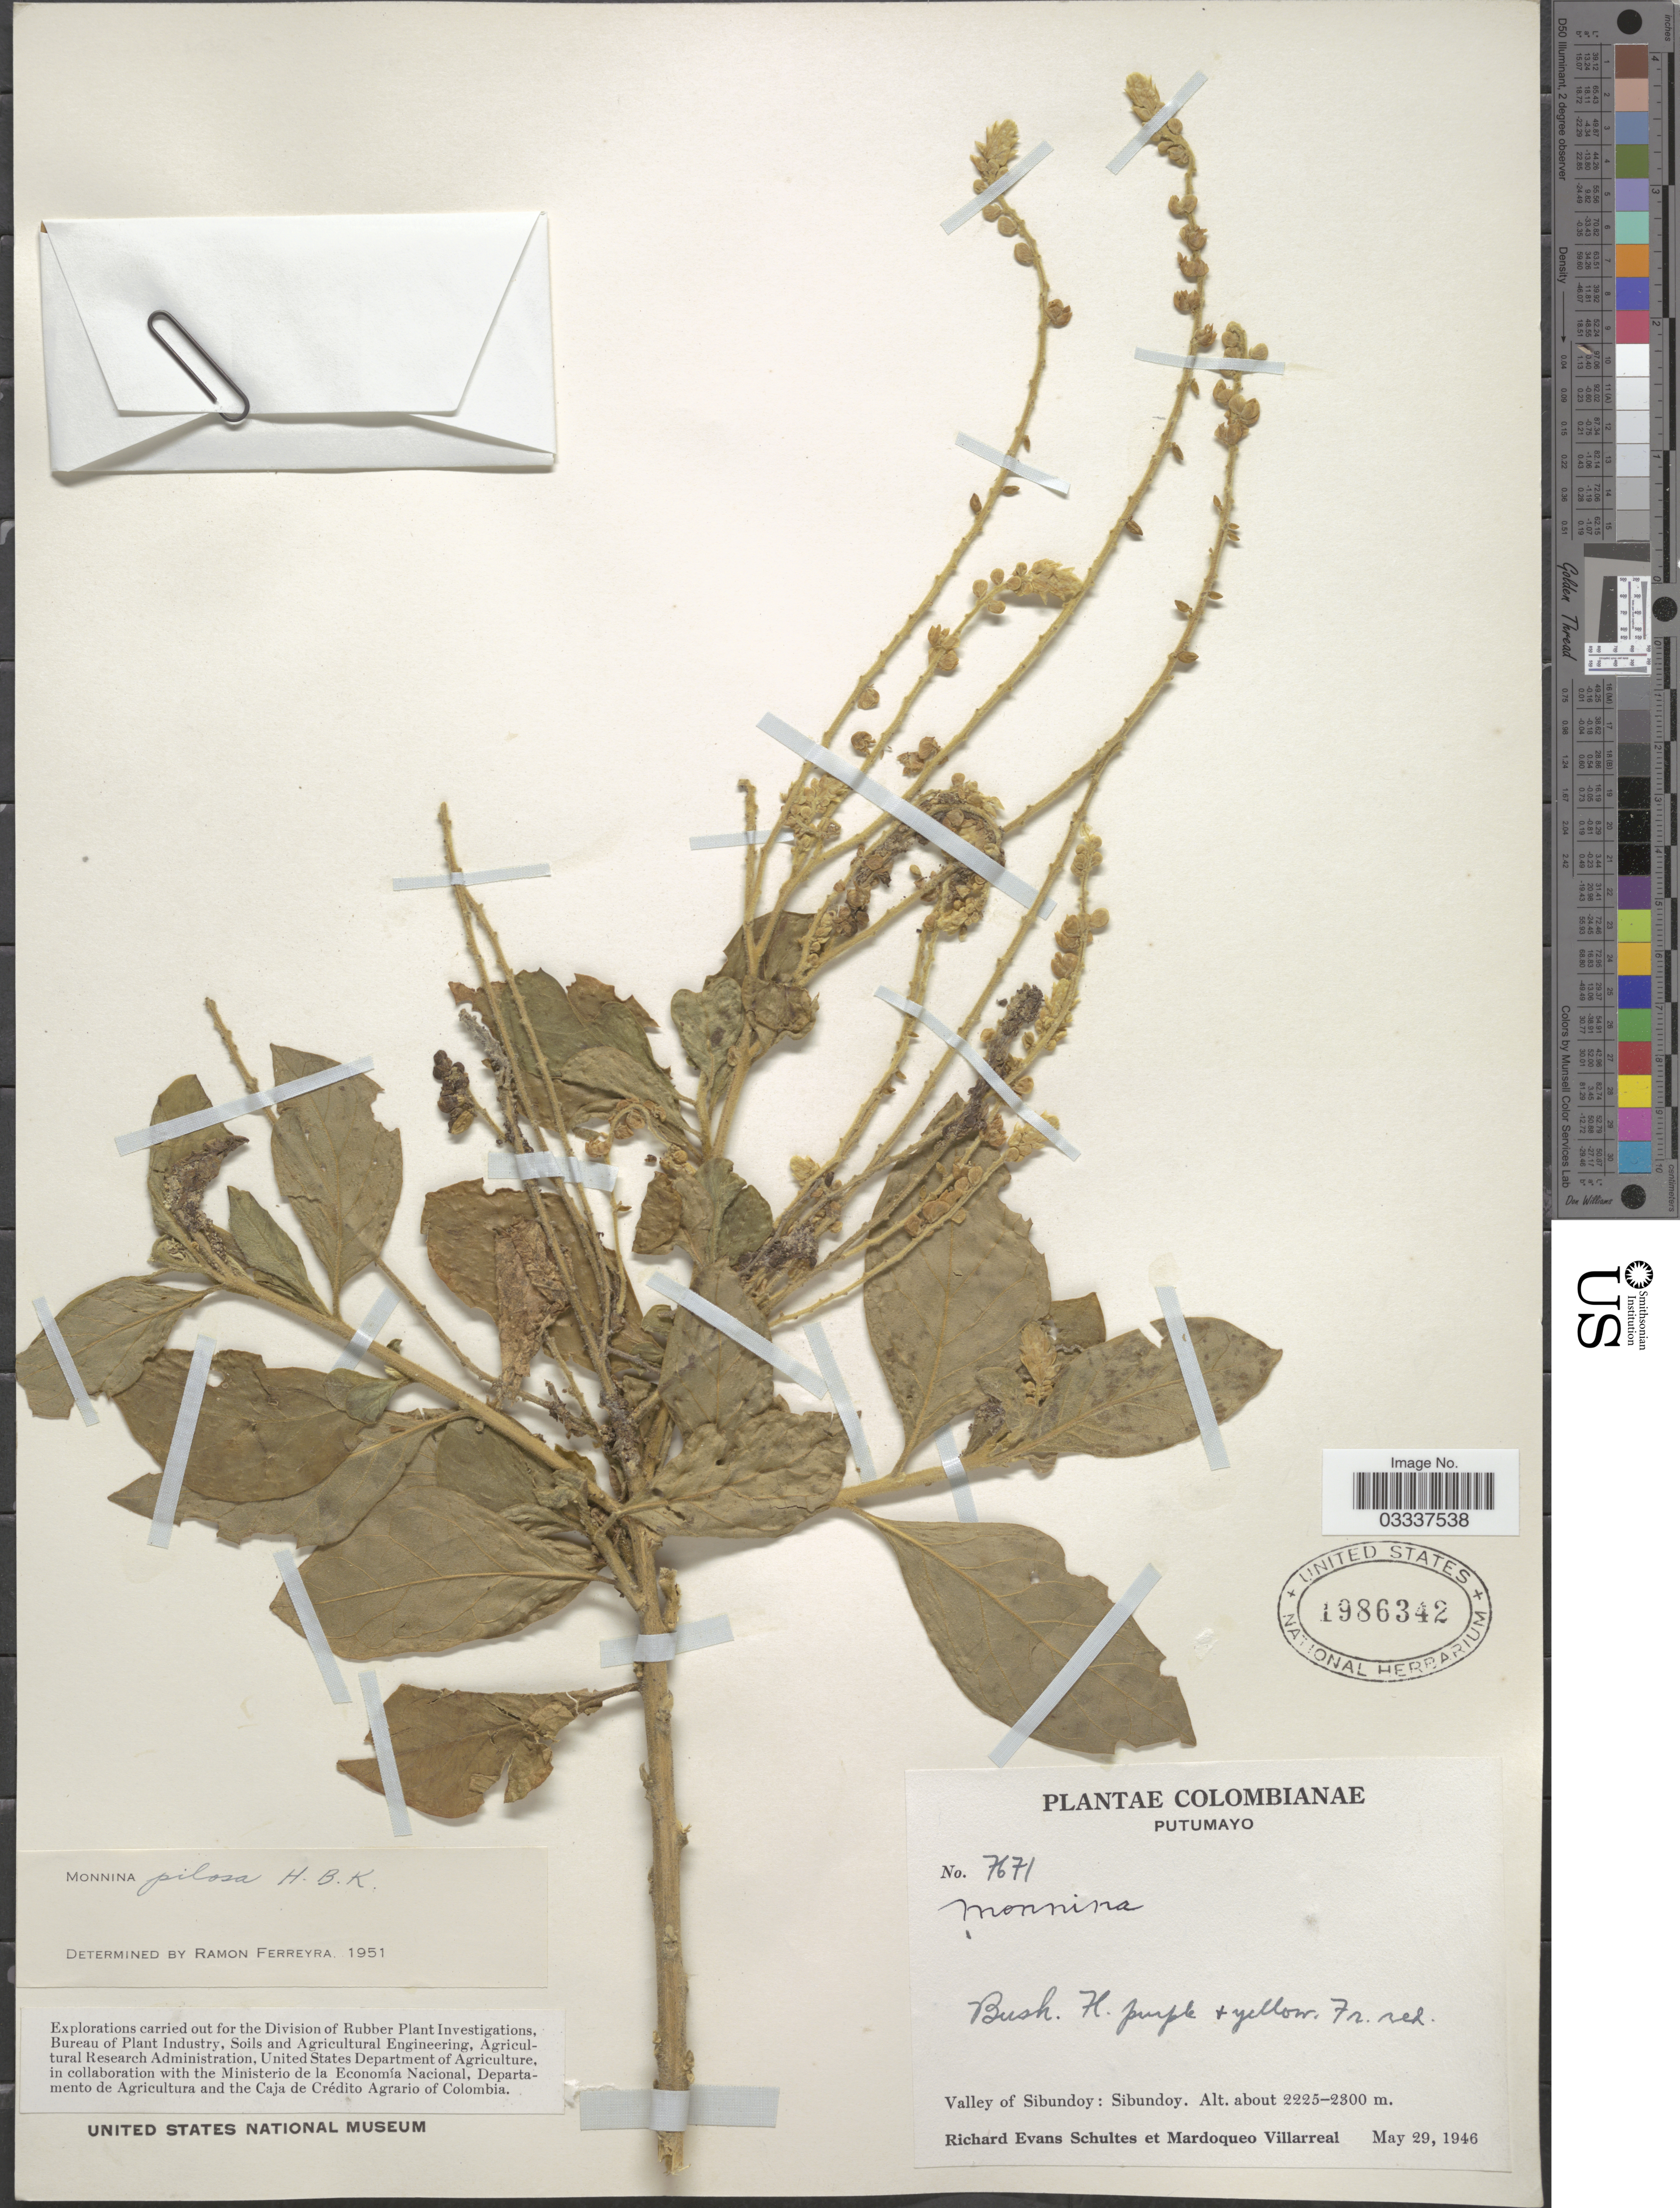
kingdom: Plantae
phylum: Tracheophyta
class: Magnoliopsida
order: Fabales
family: Polygalaceae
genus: Monnina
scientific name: Monnina hirta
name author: (Bonpl.) B. Eriksen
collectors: R. E. Schultes & M. Villarreal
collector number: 7671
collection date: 1946-05-29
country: Colombia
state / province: Putumayo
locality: Valley of Sibundoy: Sibundoy.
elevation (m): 2225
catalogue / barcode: US 1986342